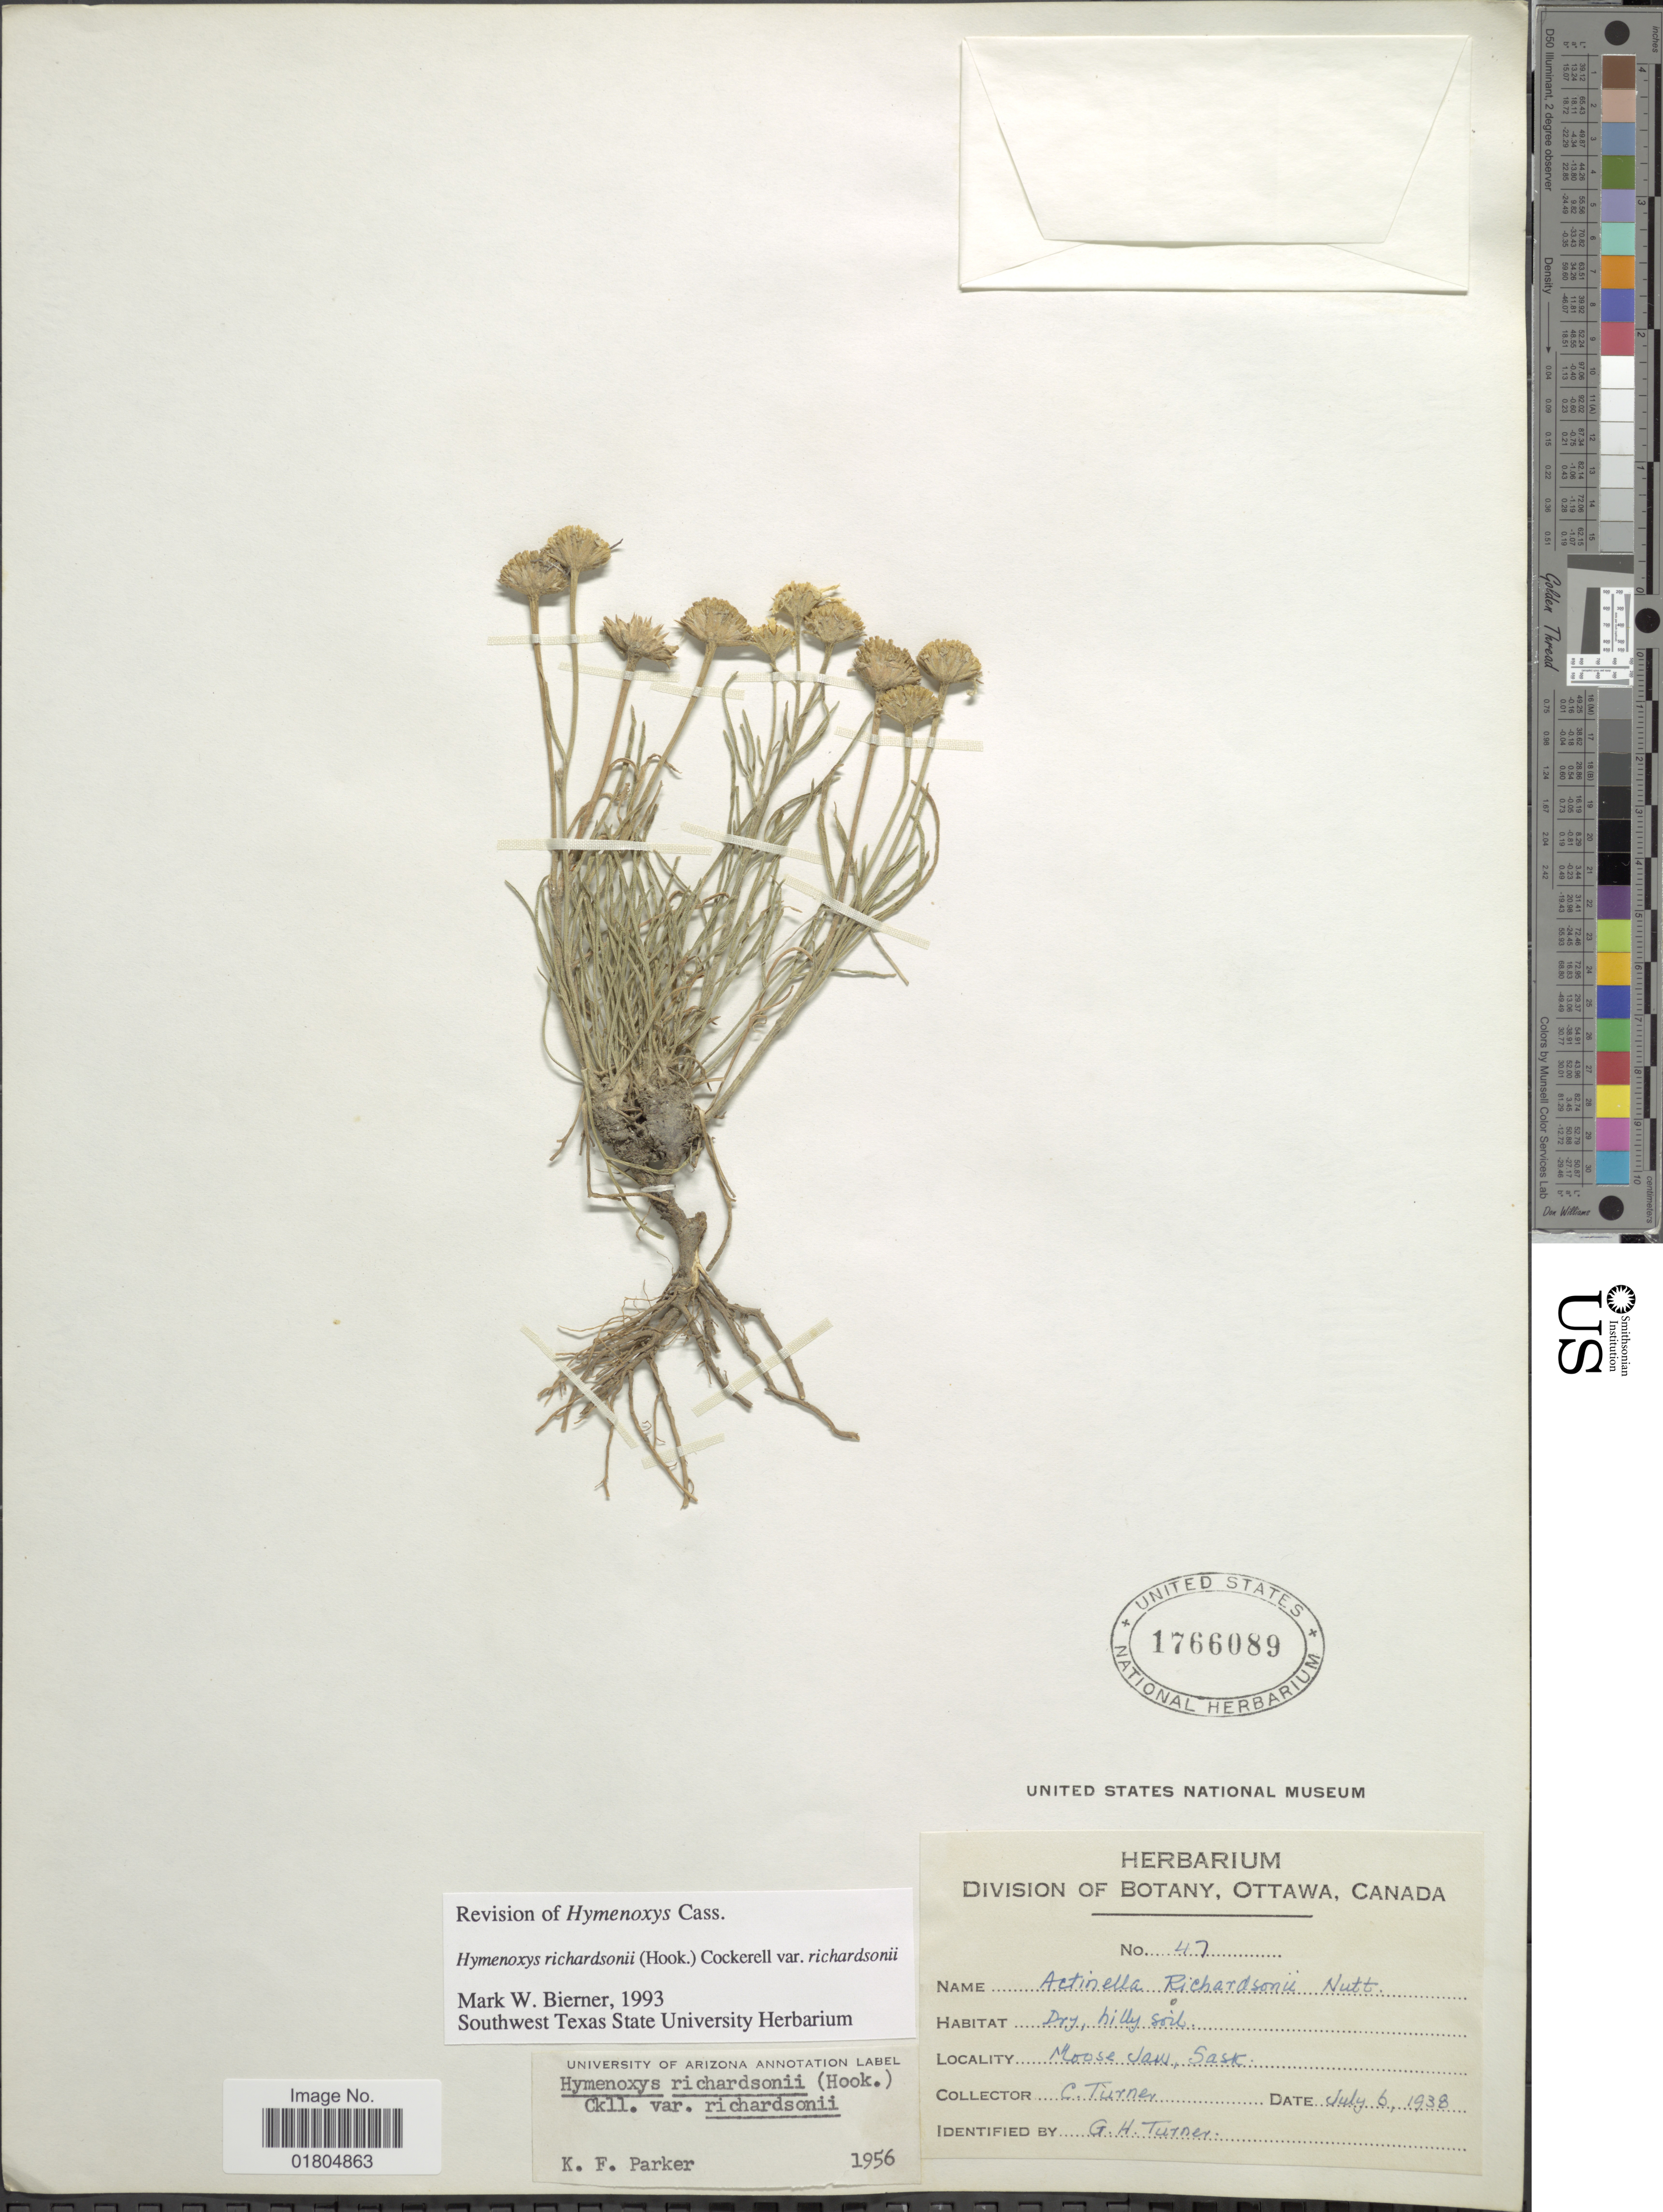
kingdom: Plantae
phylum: Tracheophyta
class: Magnoliopsida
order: Asterales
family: Asteraceae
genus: Hymenoxys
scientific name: Hymenoxys richardsonii var. richardsonii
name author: (Hook.) Cockerell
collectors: G. H. Turner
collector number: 47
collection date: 1938-07-06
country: Canada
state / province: Saskatchewan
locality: Moose Jaw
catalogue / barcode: US 1766089